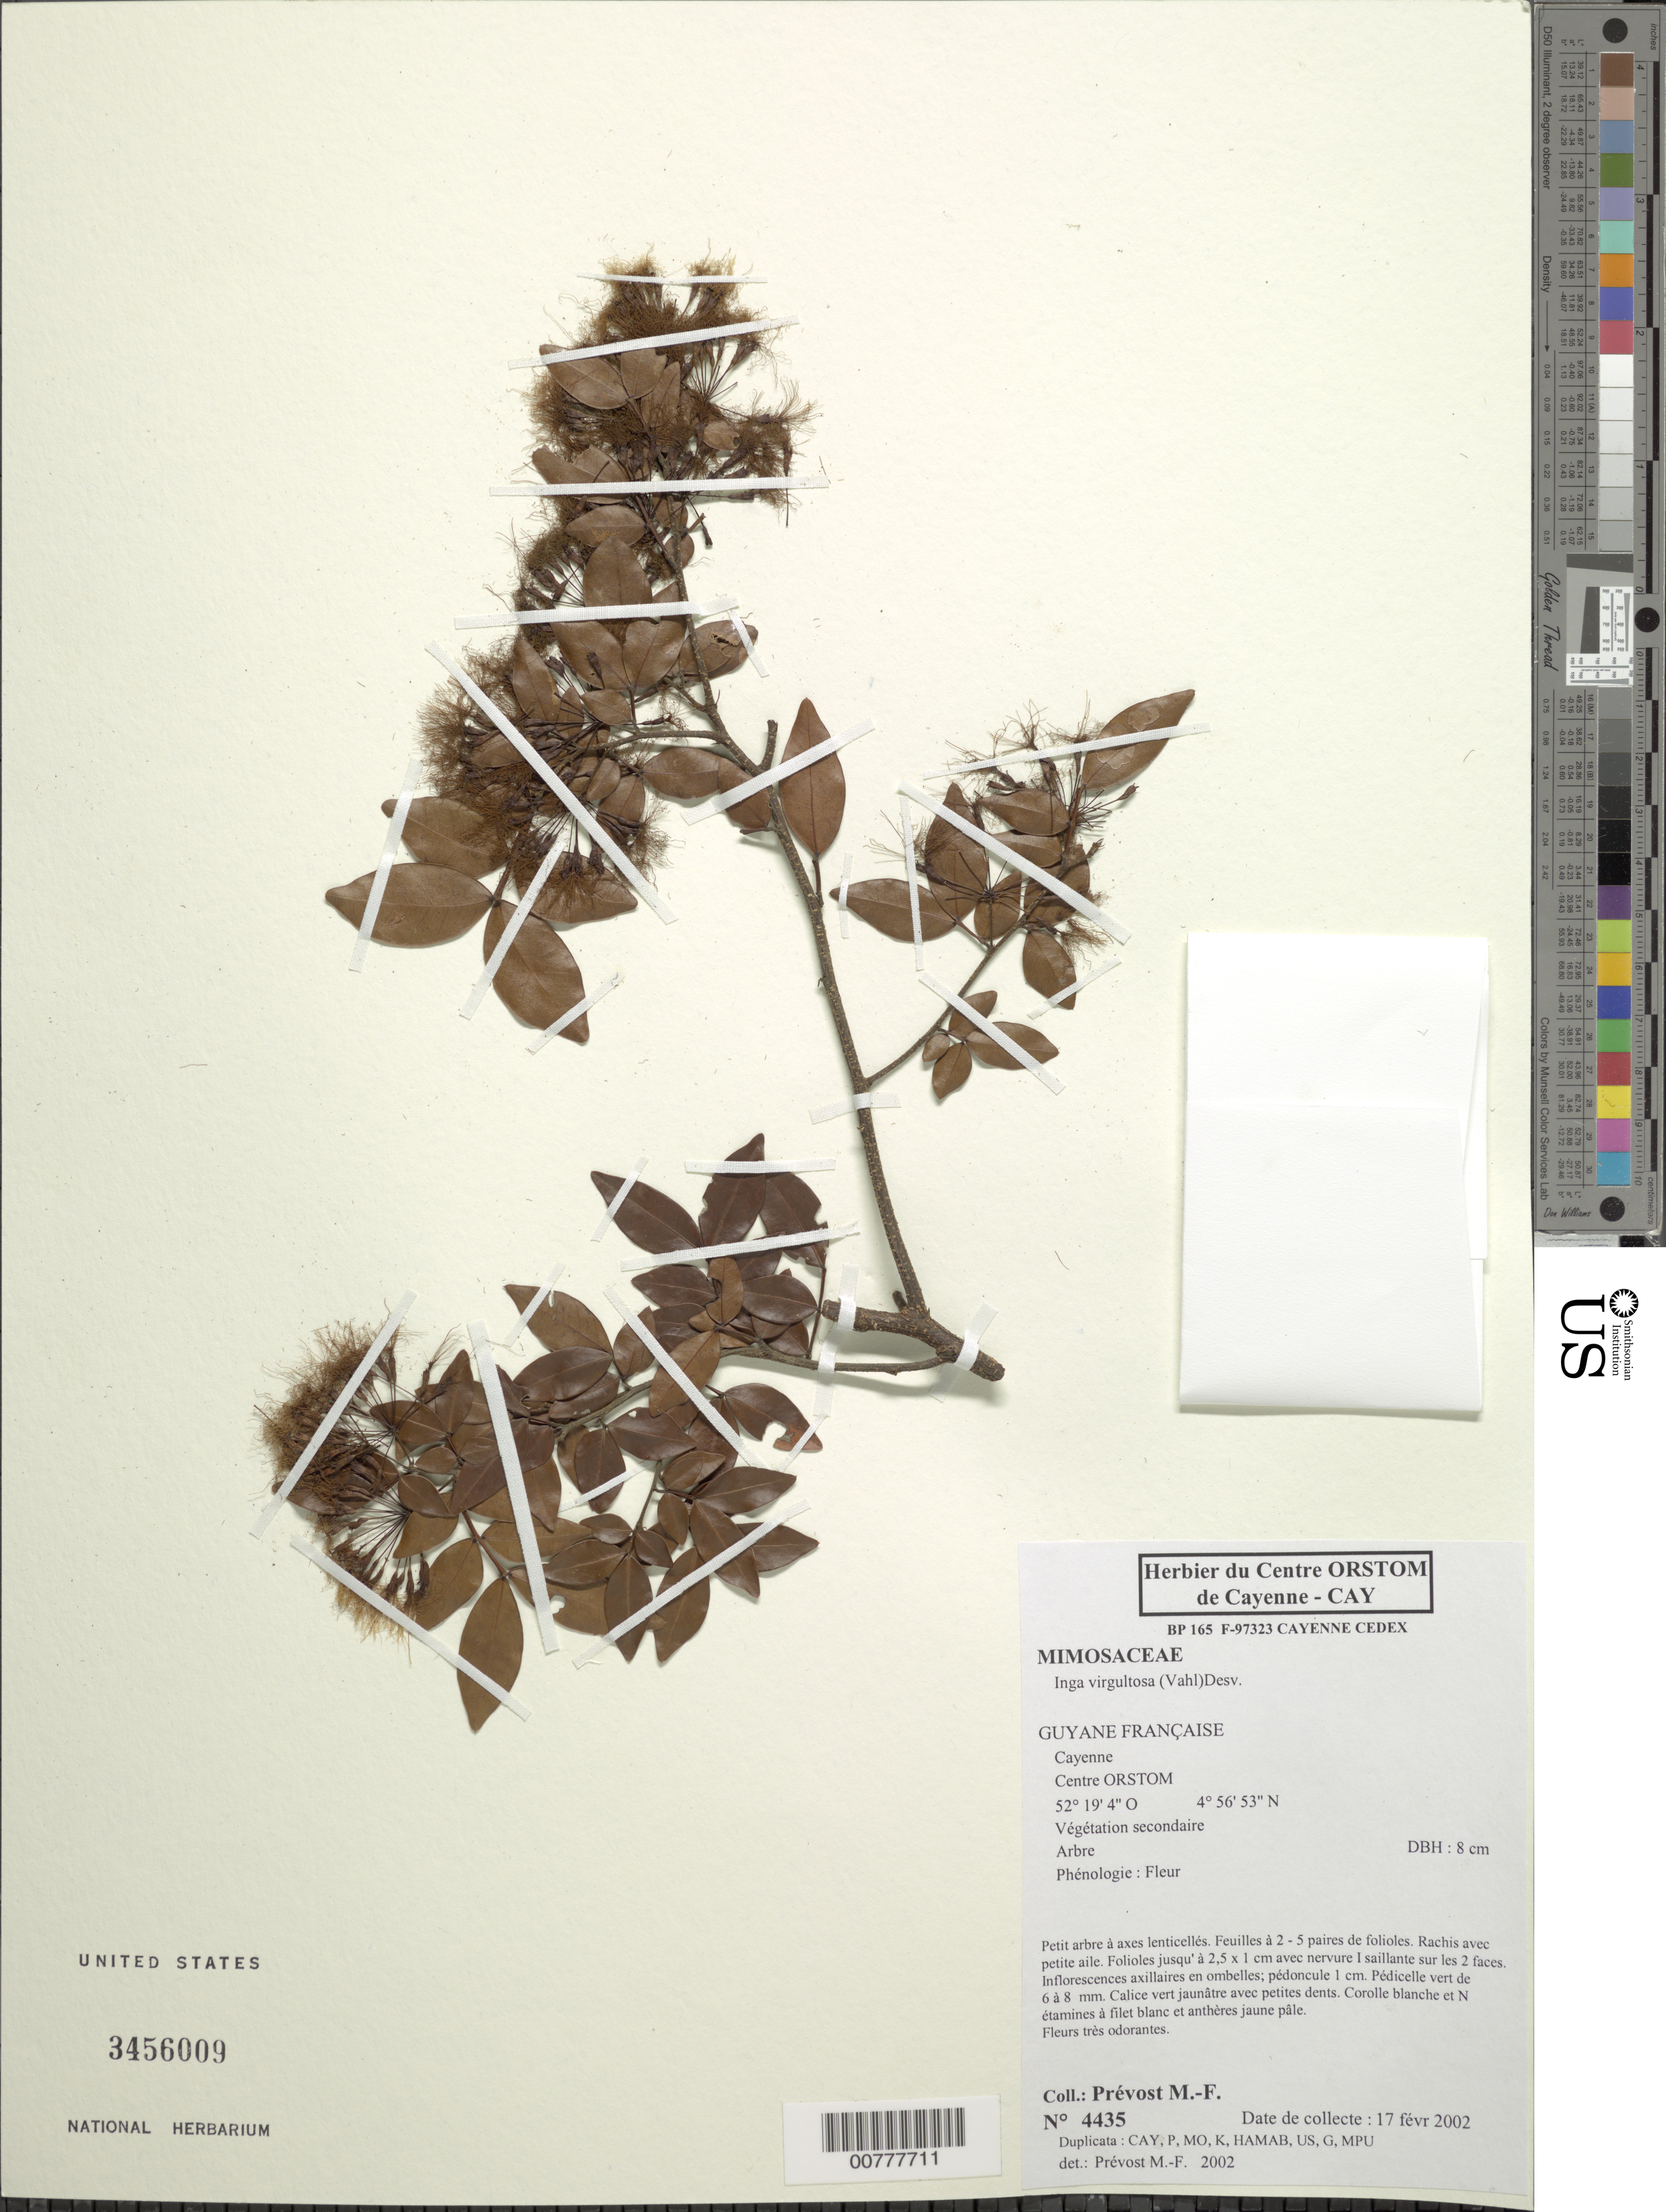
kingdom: Plantae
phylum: Tracheophyta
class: Magnoliopsida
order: Fabales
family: Fabaceae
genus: Inga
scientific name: Inga virgultosa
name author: (Vahl) Desv.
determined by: Prévost, M.-F.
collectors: M.-F. Prévost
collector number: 4435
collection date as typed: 17-Feb-02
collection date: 2002-02-17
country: French Guiana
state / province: Cayenne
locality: Cayenne Centre ORSTOM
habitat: Végétation secondaire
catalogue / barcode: US 3456009